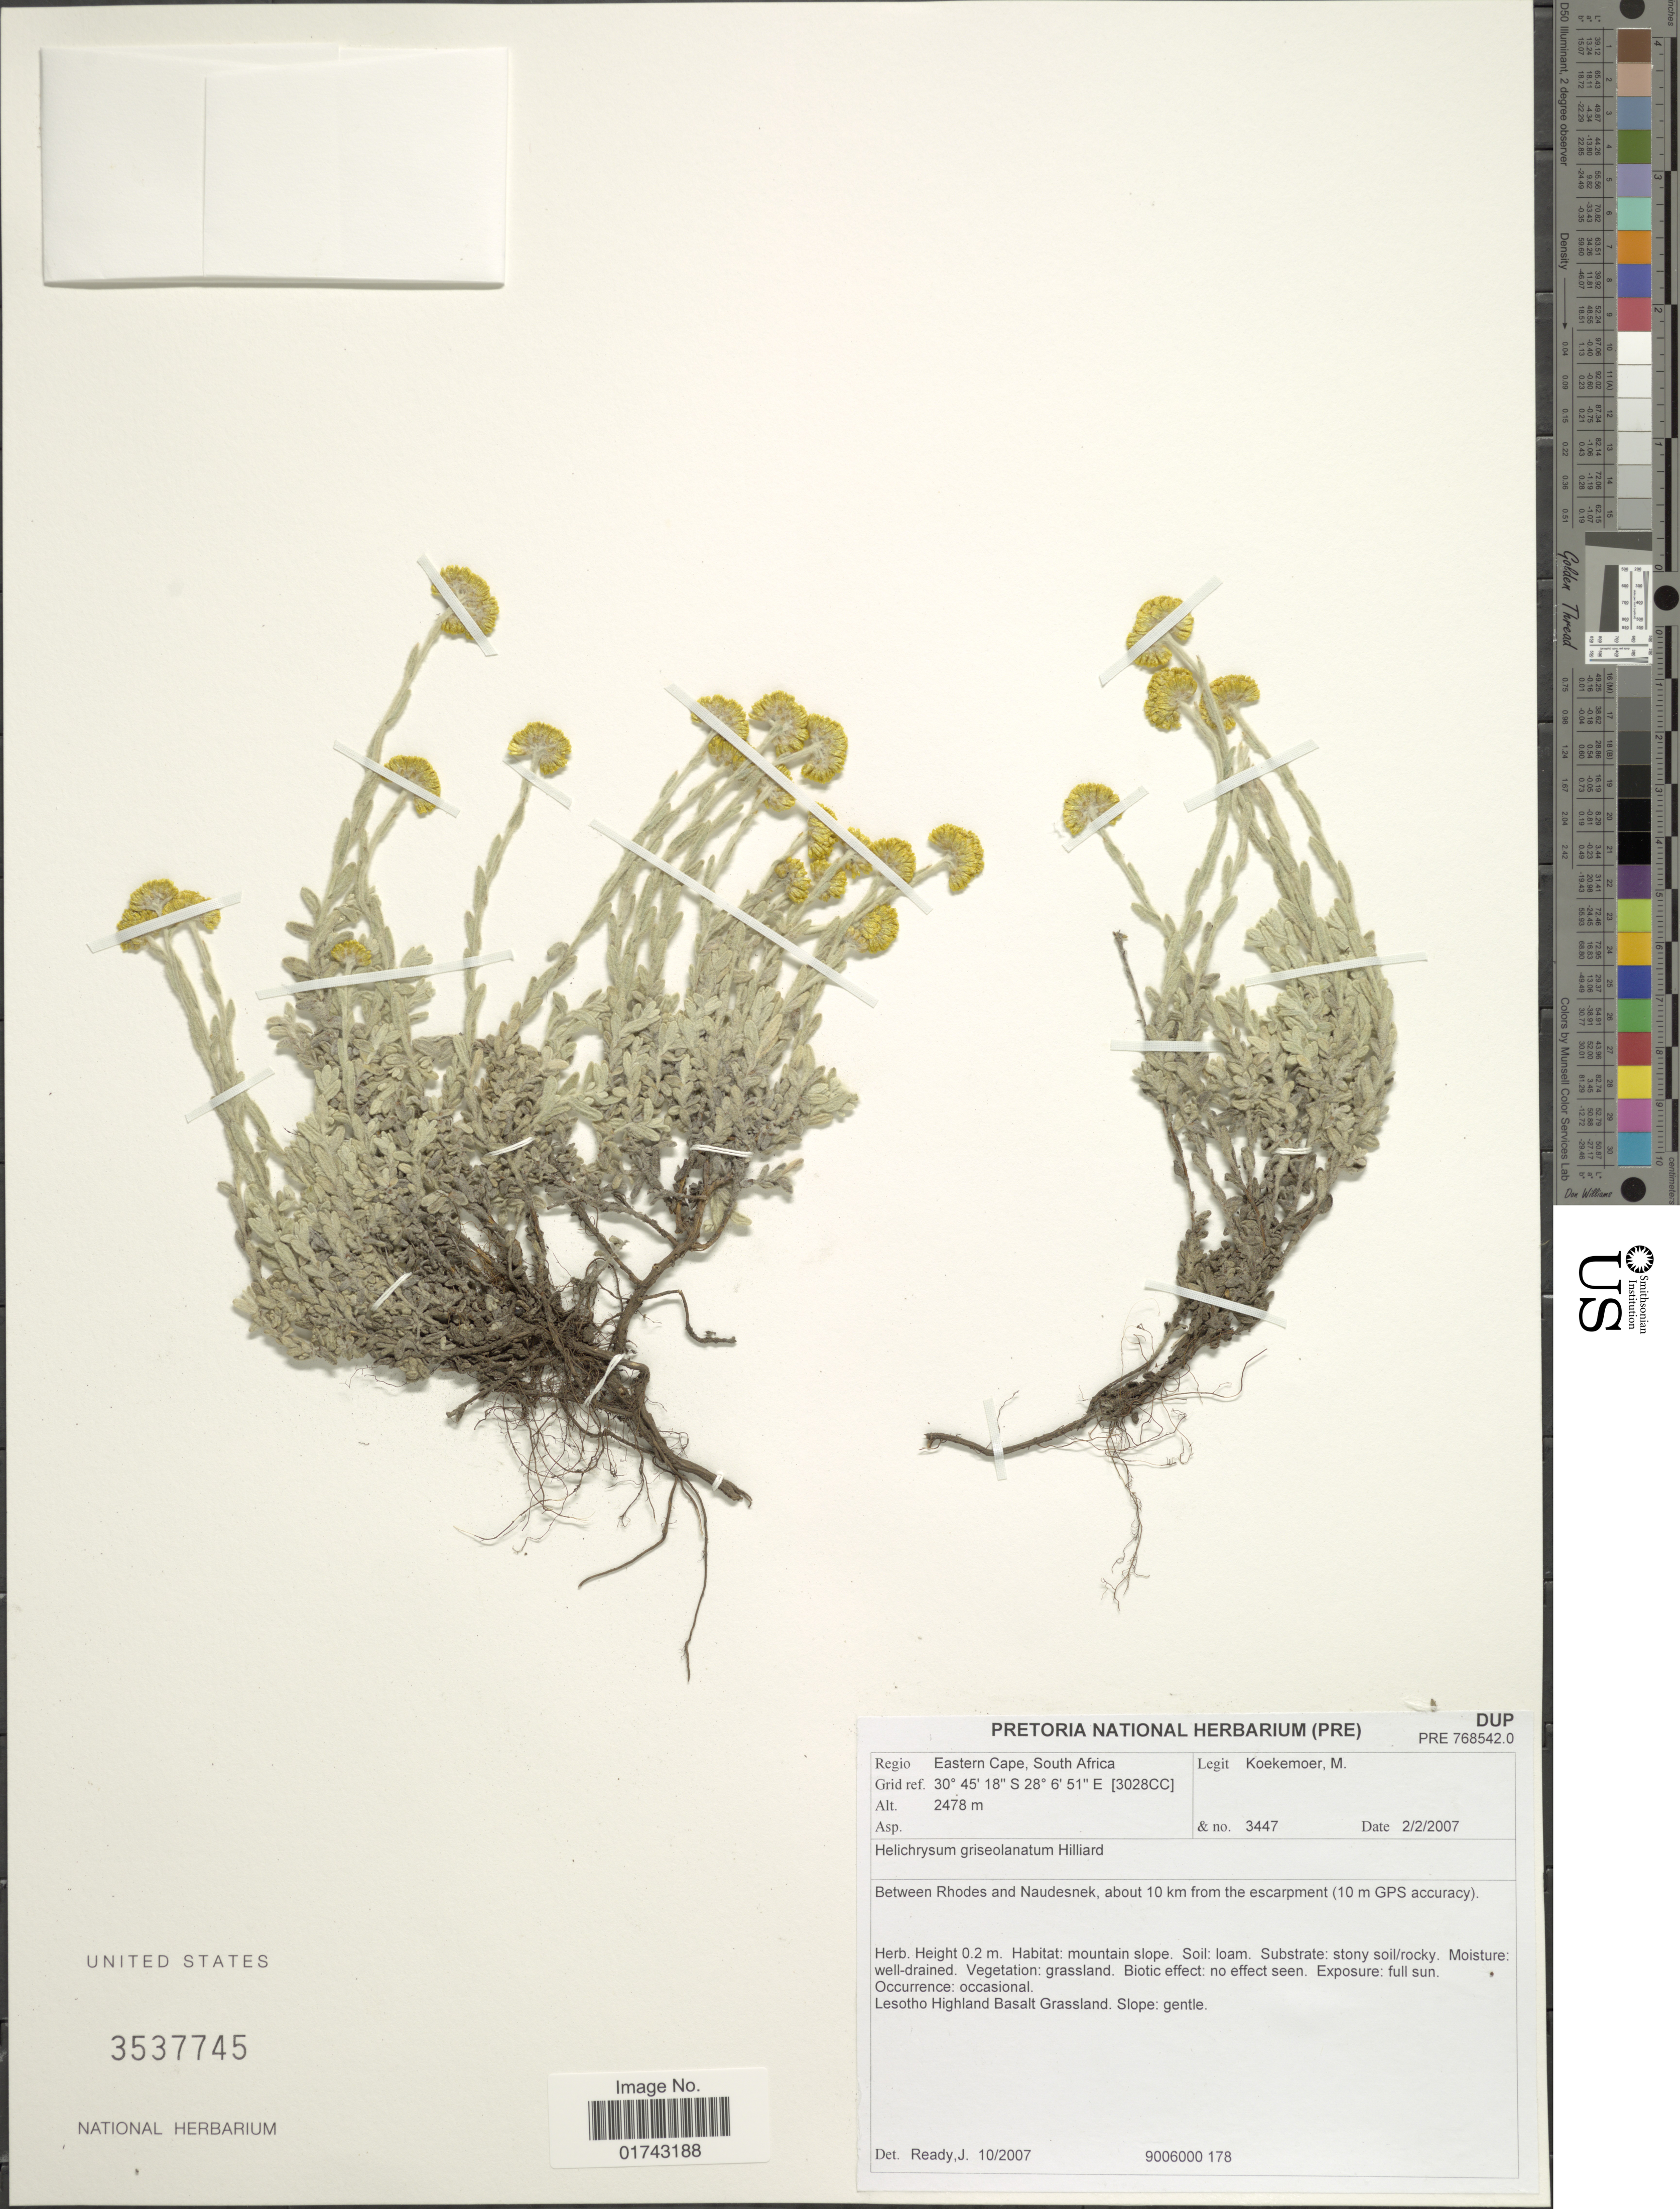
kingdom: Plantae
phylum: Tracheophyta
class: Magnoliopsida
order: Asterales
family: Asteraceae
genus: Helichrysum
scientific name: Helichrysum griseolanatum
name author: Hilliard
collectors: M. Koekemoer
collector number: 3447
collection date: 2007-02-02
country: South Africa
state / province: Eastern Cape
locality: Regio Eastern Cape, South Africa, Grid ref. [3028CC], Between Rhodes and Naudesnek, about 10 km from the escarpment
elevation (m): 2478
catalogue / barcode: US 3537745